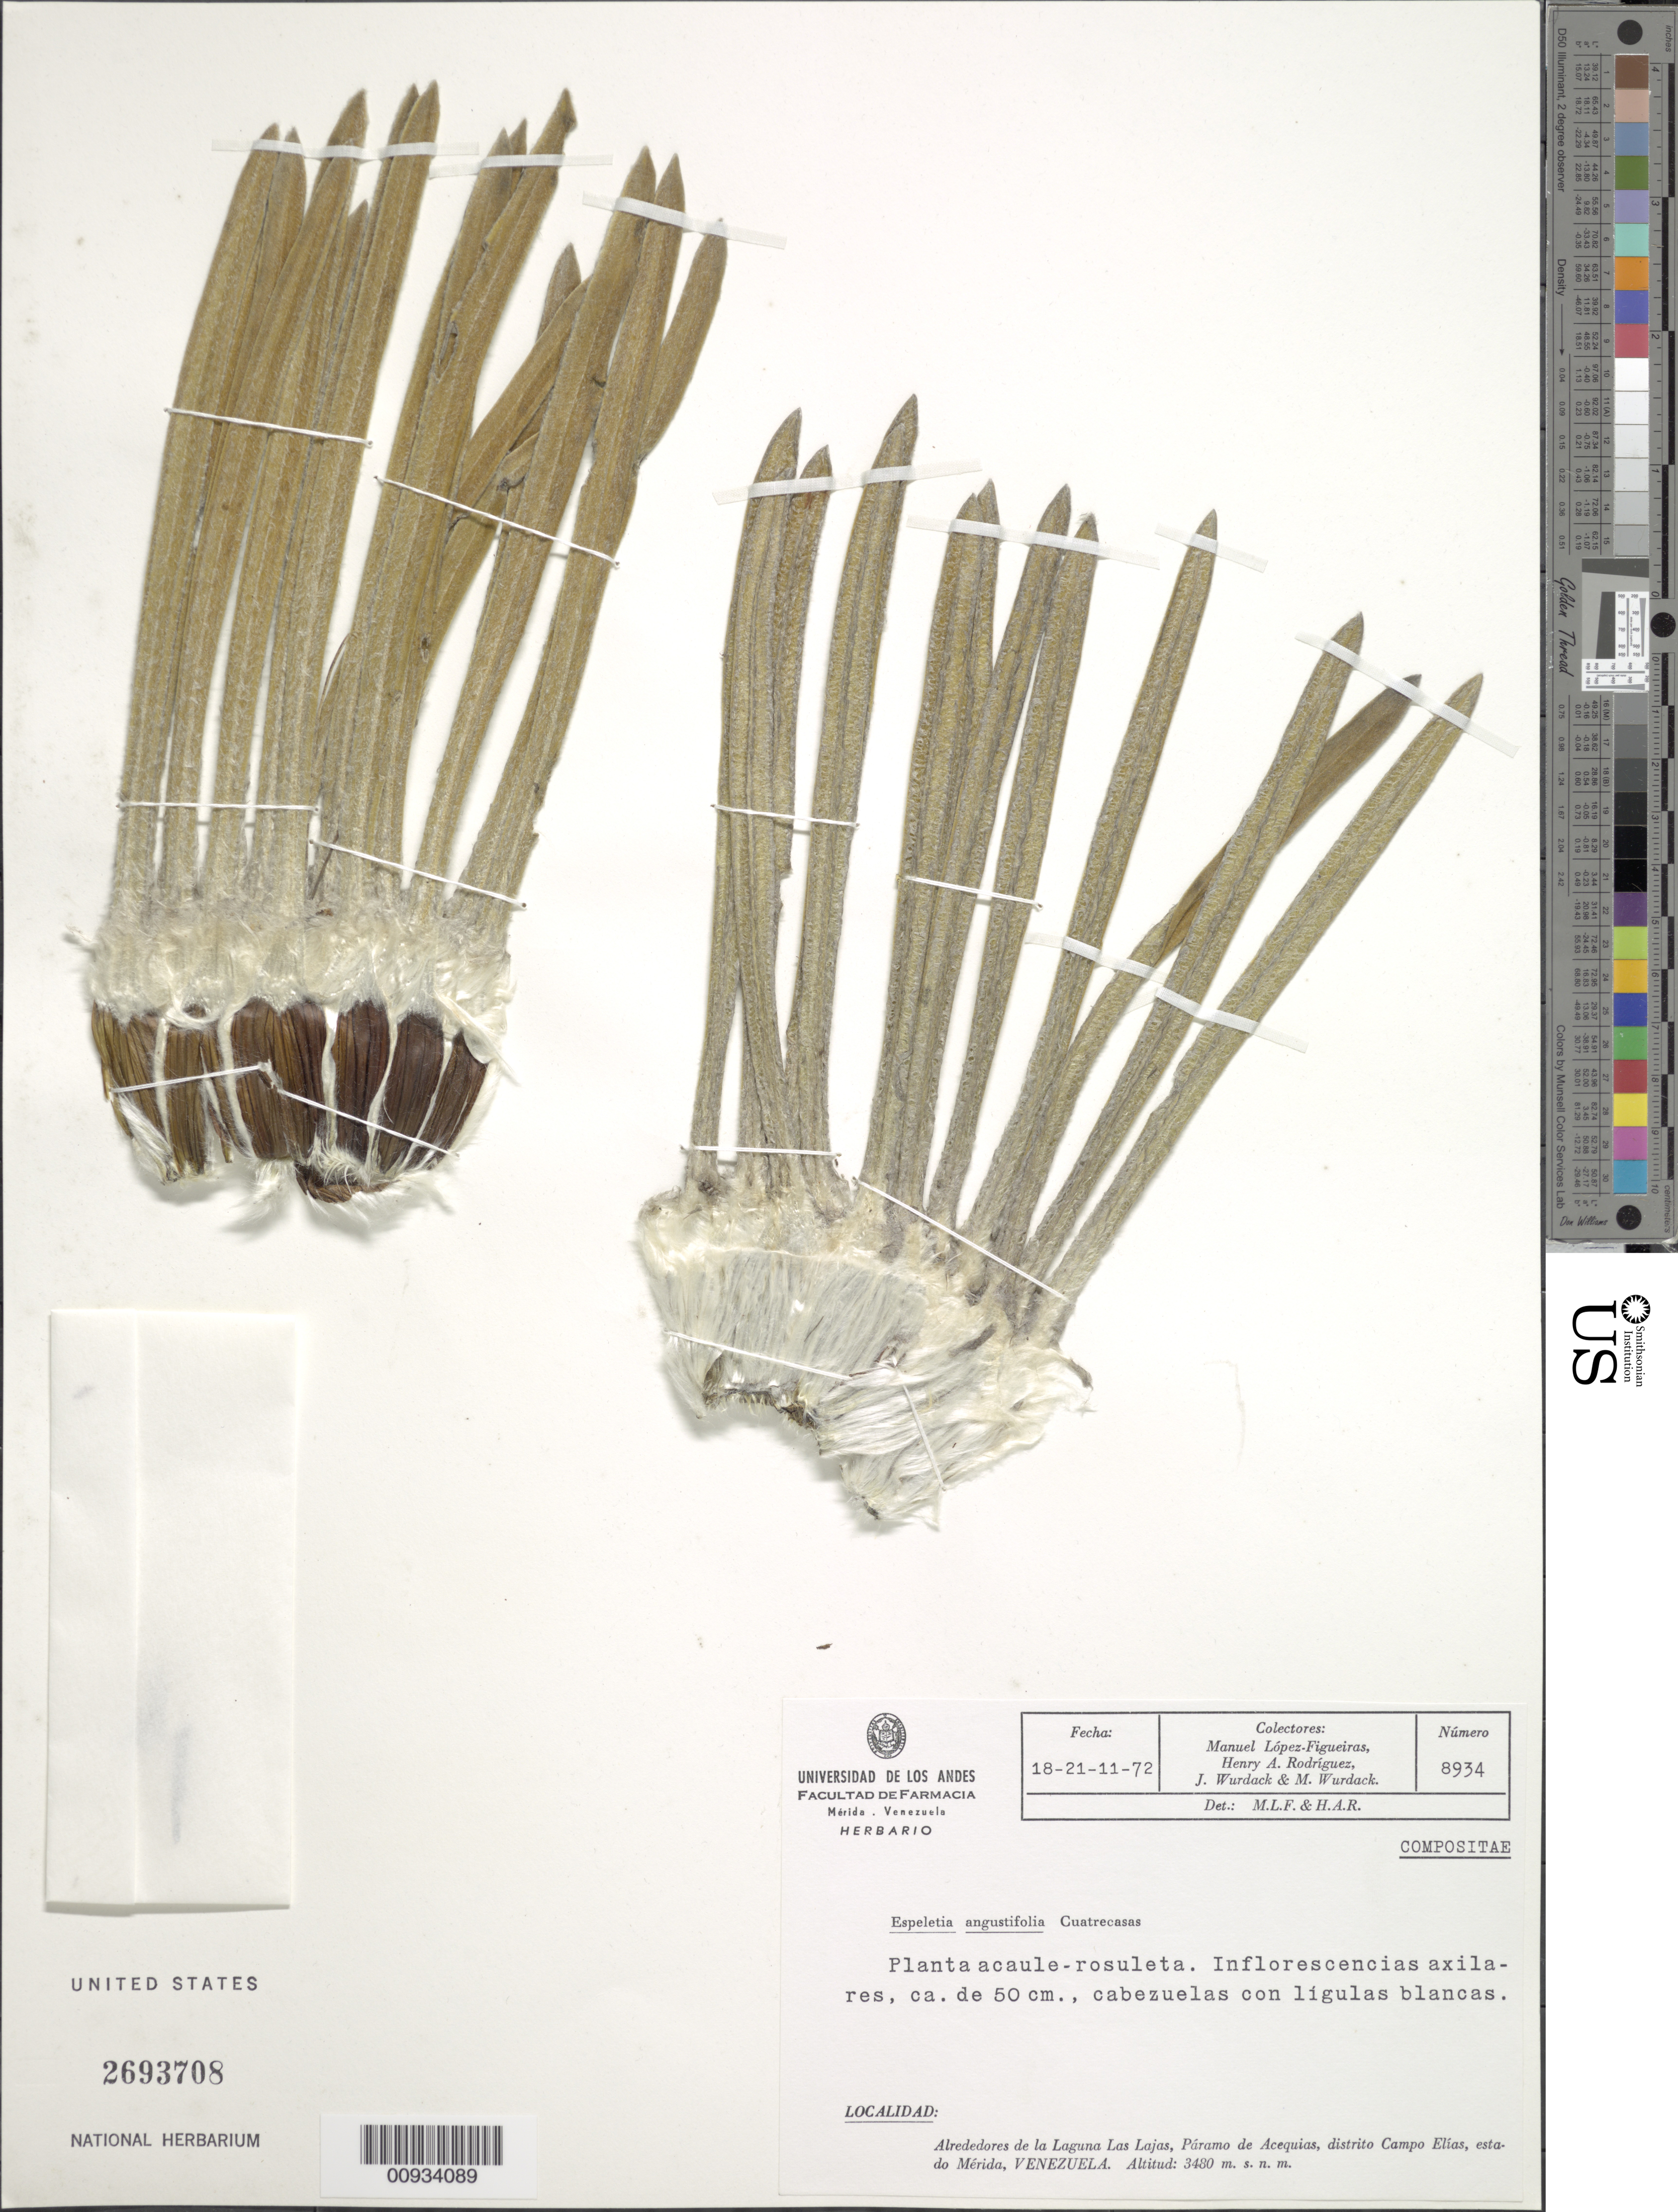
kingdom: Plantae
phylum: Tracheophyta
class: Magnoliopsida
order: Asterales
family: Asteraceae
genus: Espeletiopsis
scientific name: Espeletiopsis angustifolia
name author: (Cuatrec.) Cuatrec.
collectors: M. López Figueiras, H. A. Rodriguez, J. J. Wurdack & M. L. Wurdack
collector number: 8934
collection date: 1972-11-18/1972-11-21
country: Venezuela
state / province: Mérida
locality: Páramo de Las Lajas. Alrededores de la Laguna de Las Lajas (Páramo de las Lajas o de Acequías).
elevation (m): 3480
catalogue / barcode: US 2693708